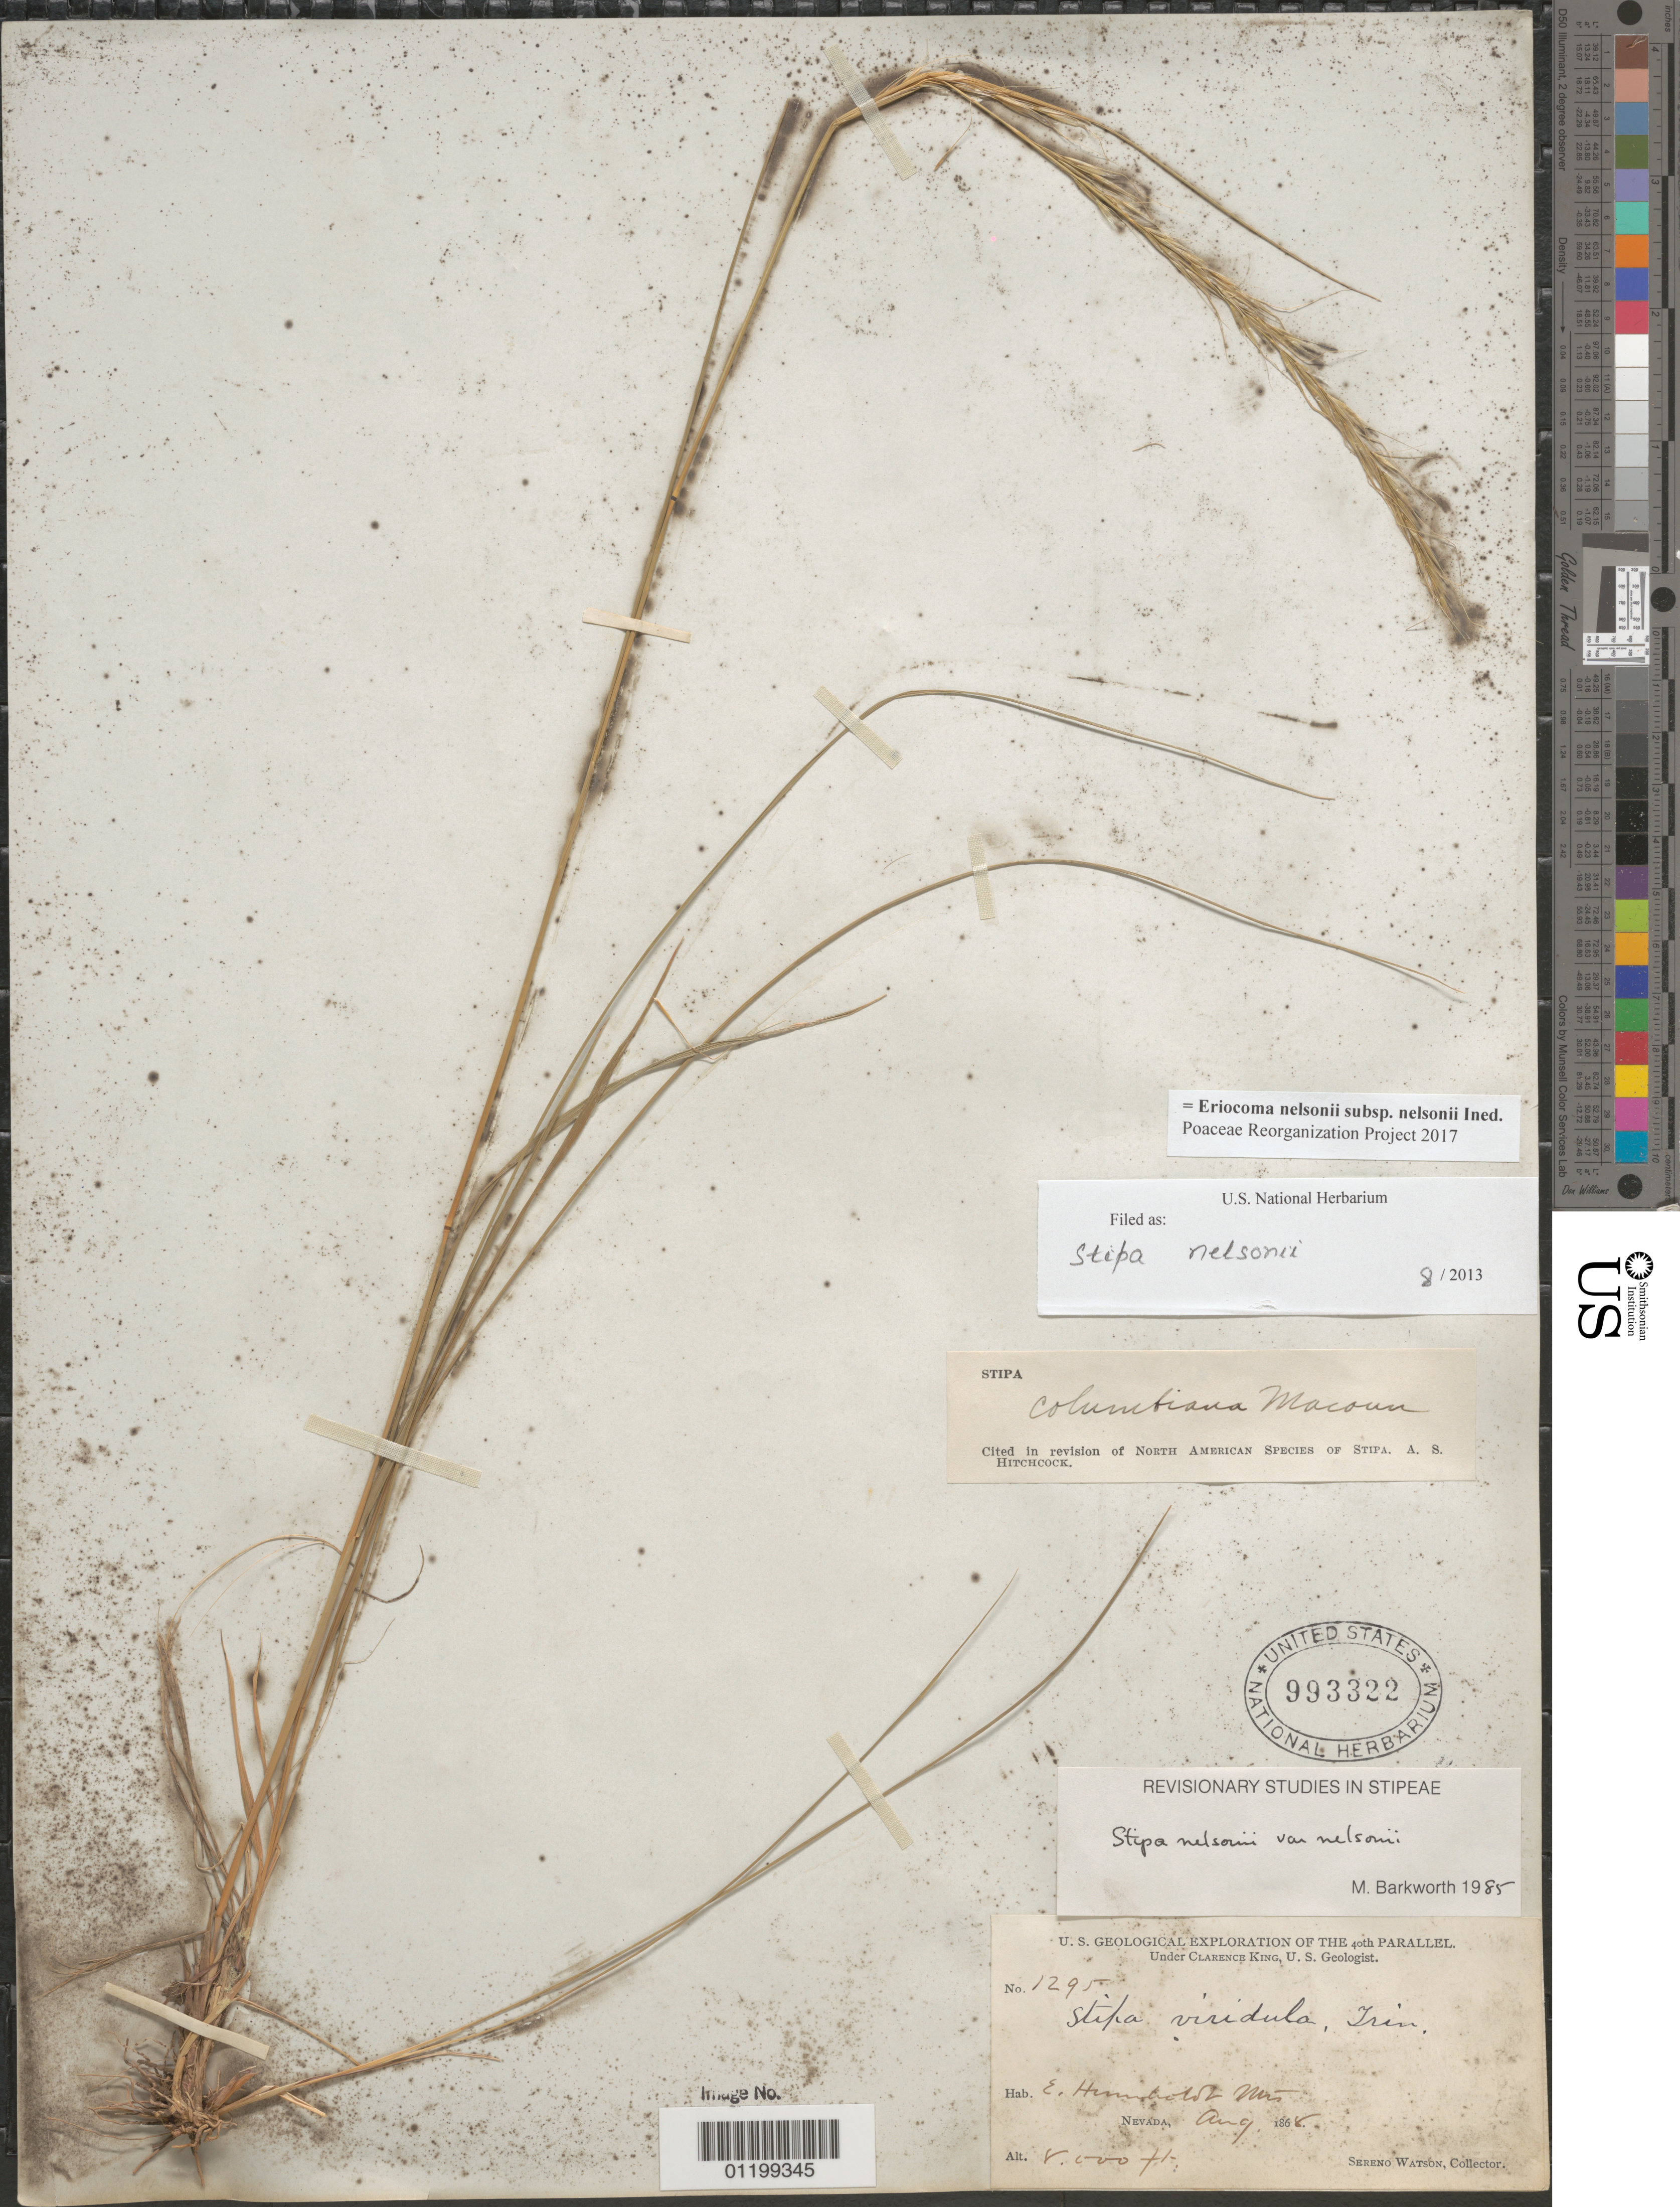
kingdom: Plantae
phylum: Tracheophyta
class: Liliopsida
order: Poales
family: Poaceae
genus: Eriocoma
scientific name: Eriocoma nelsonii subsp. nelsonii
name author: (Scribn.) Romasch.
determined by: Poaceae Reorganization Project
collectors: S. Watson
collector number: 1295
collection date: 1868-08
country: United States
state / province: Nevada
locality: E. Humboldt Mts.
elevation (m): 2438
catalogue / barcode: US 993322